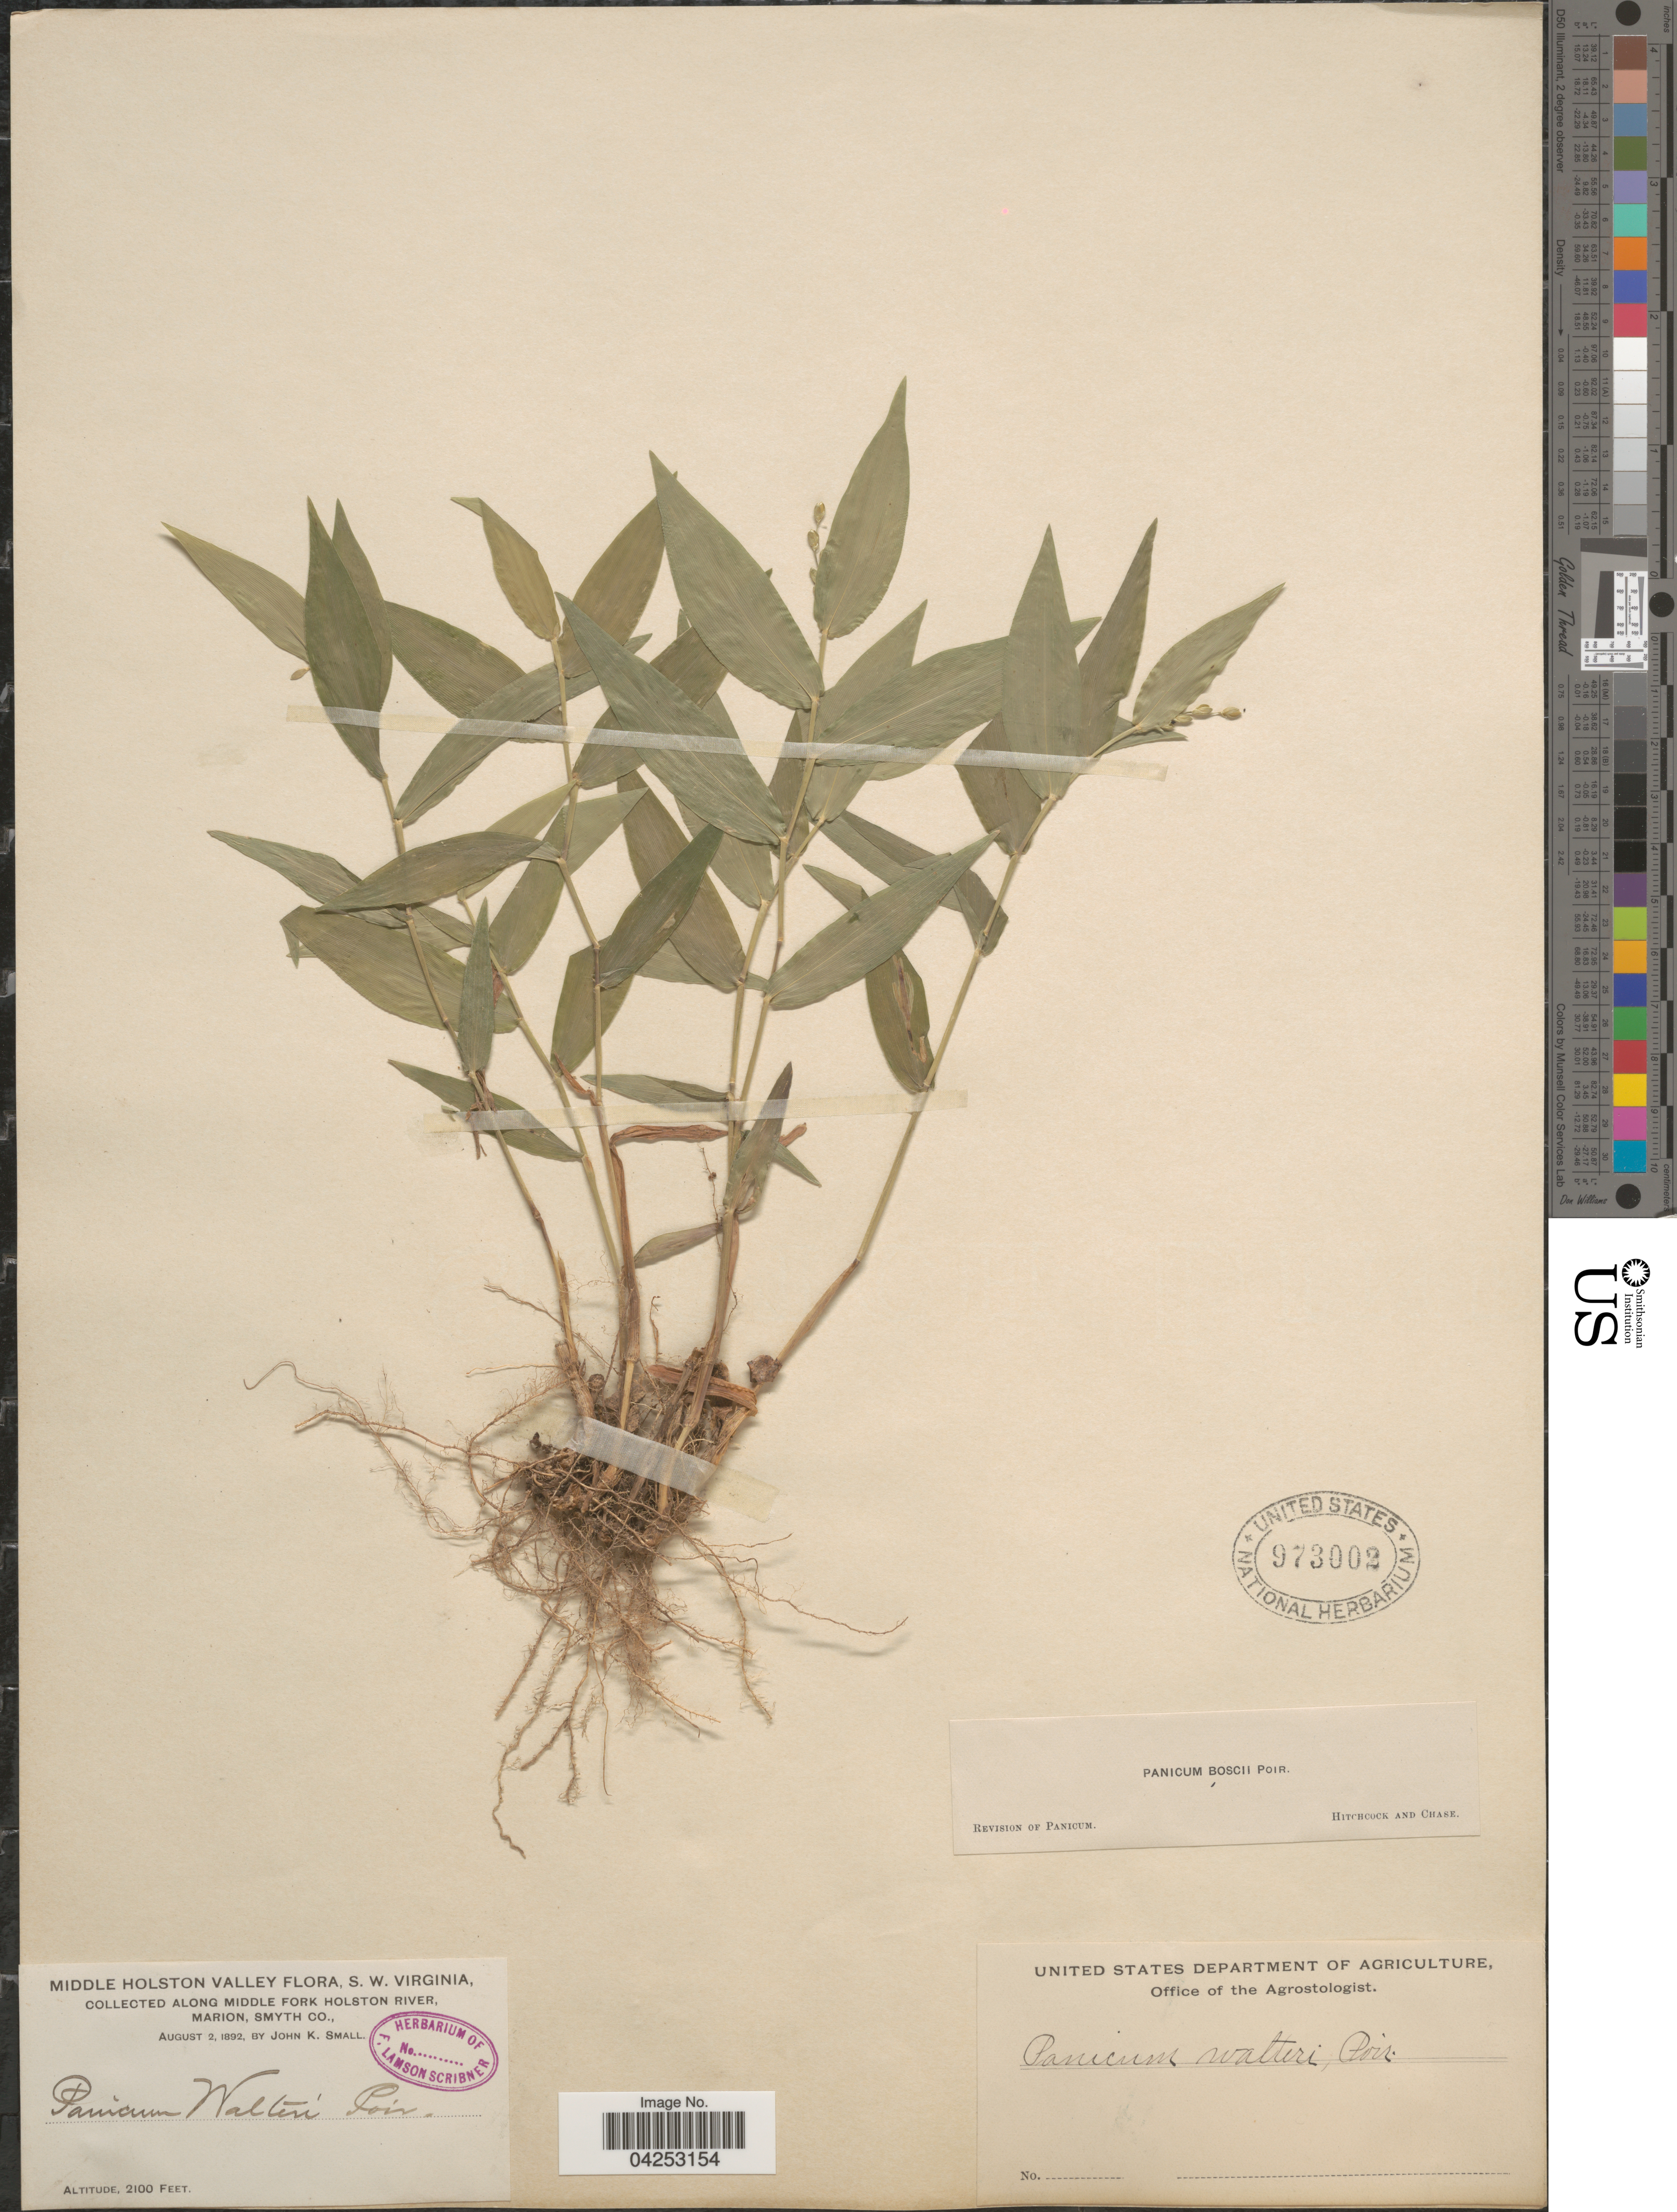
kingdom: Plantae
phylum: Tracheophyta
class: Liliopsida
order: Poales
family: Poaceae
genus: Dichanthelium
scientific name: Dichanthelium boscii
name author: (Poir.) Gould & C.A. Clark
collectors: J. K. Small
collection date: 1892-08-02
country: United States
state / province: Virginia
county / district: Smyth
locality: Middle Holston Valley, S. W. Virginia. Along Middle Fork Holston River, Marion, Smyth Co.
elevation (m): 640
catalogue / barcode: US 973002